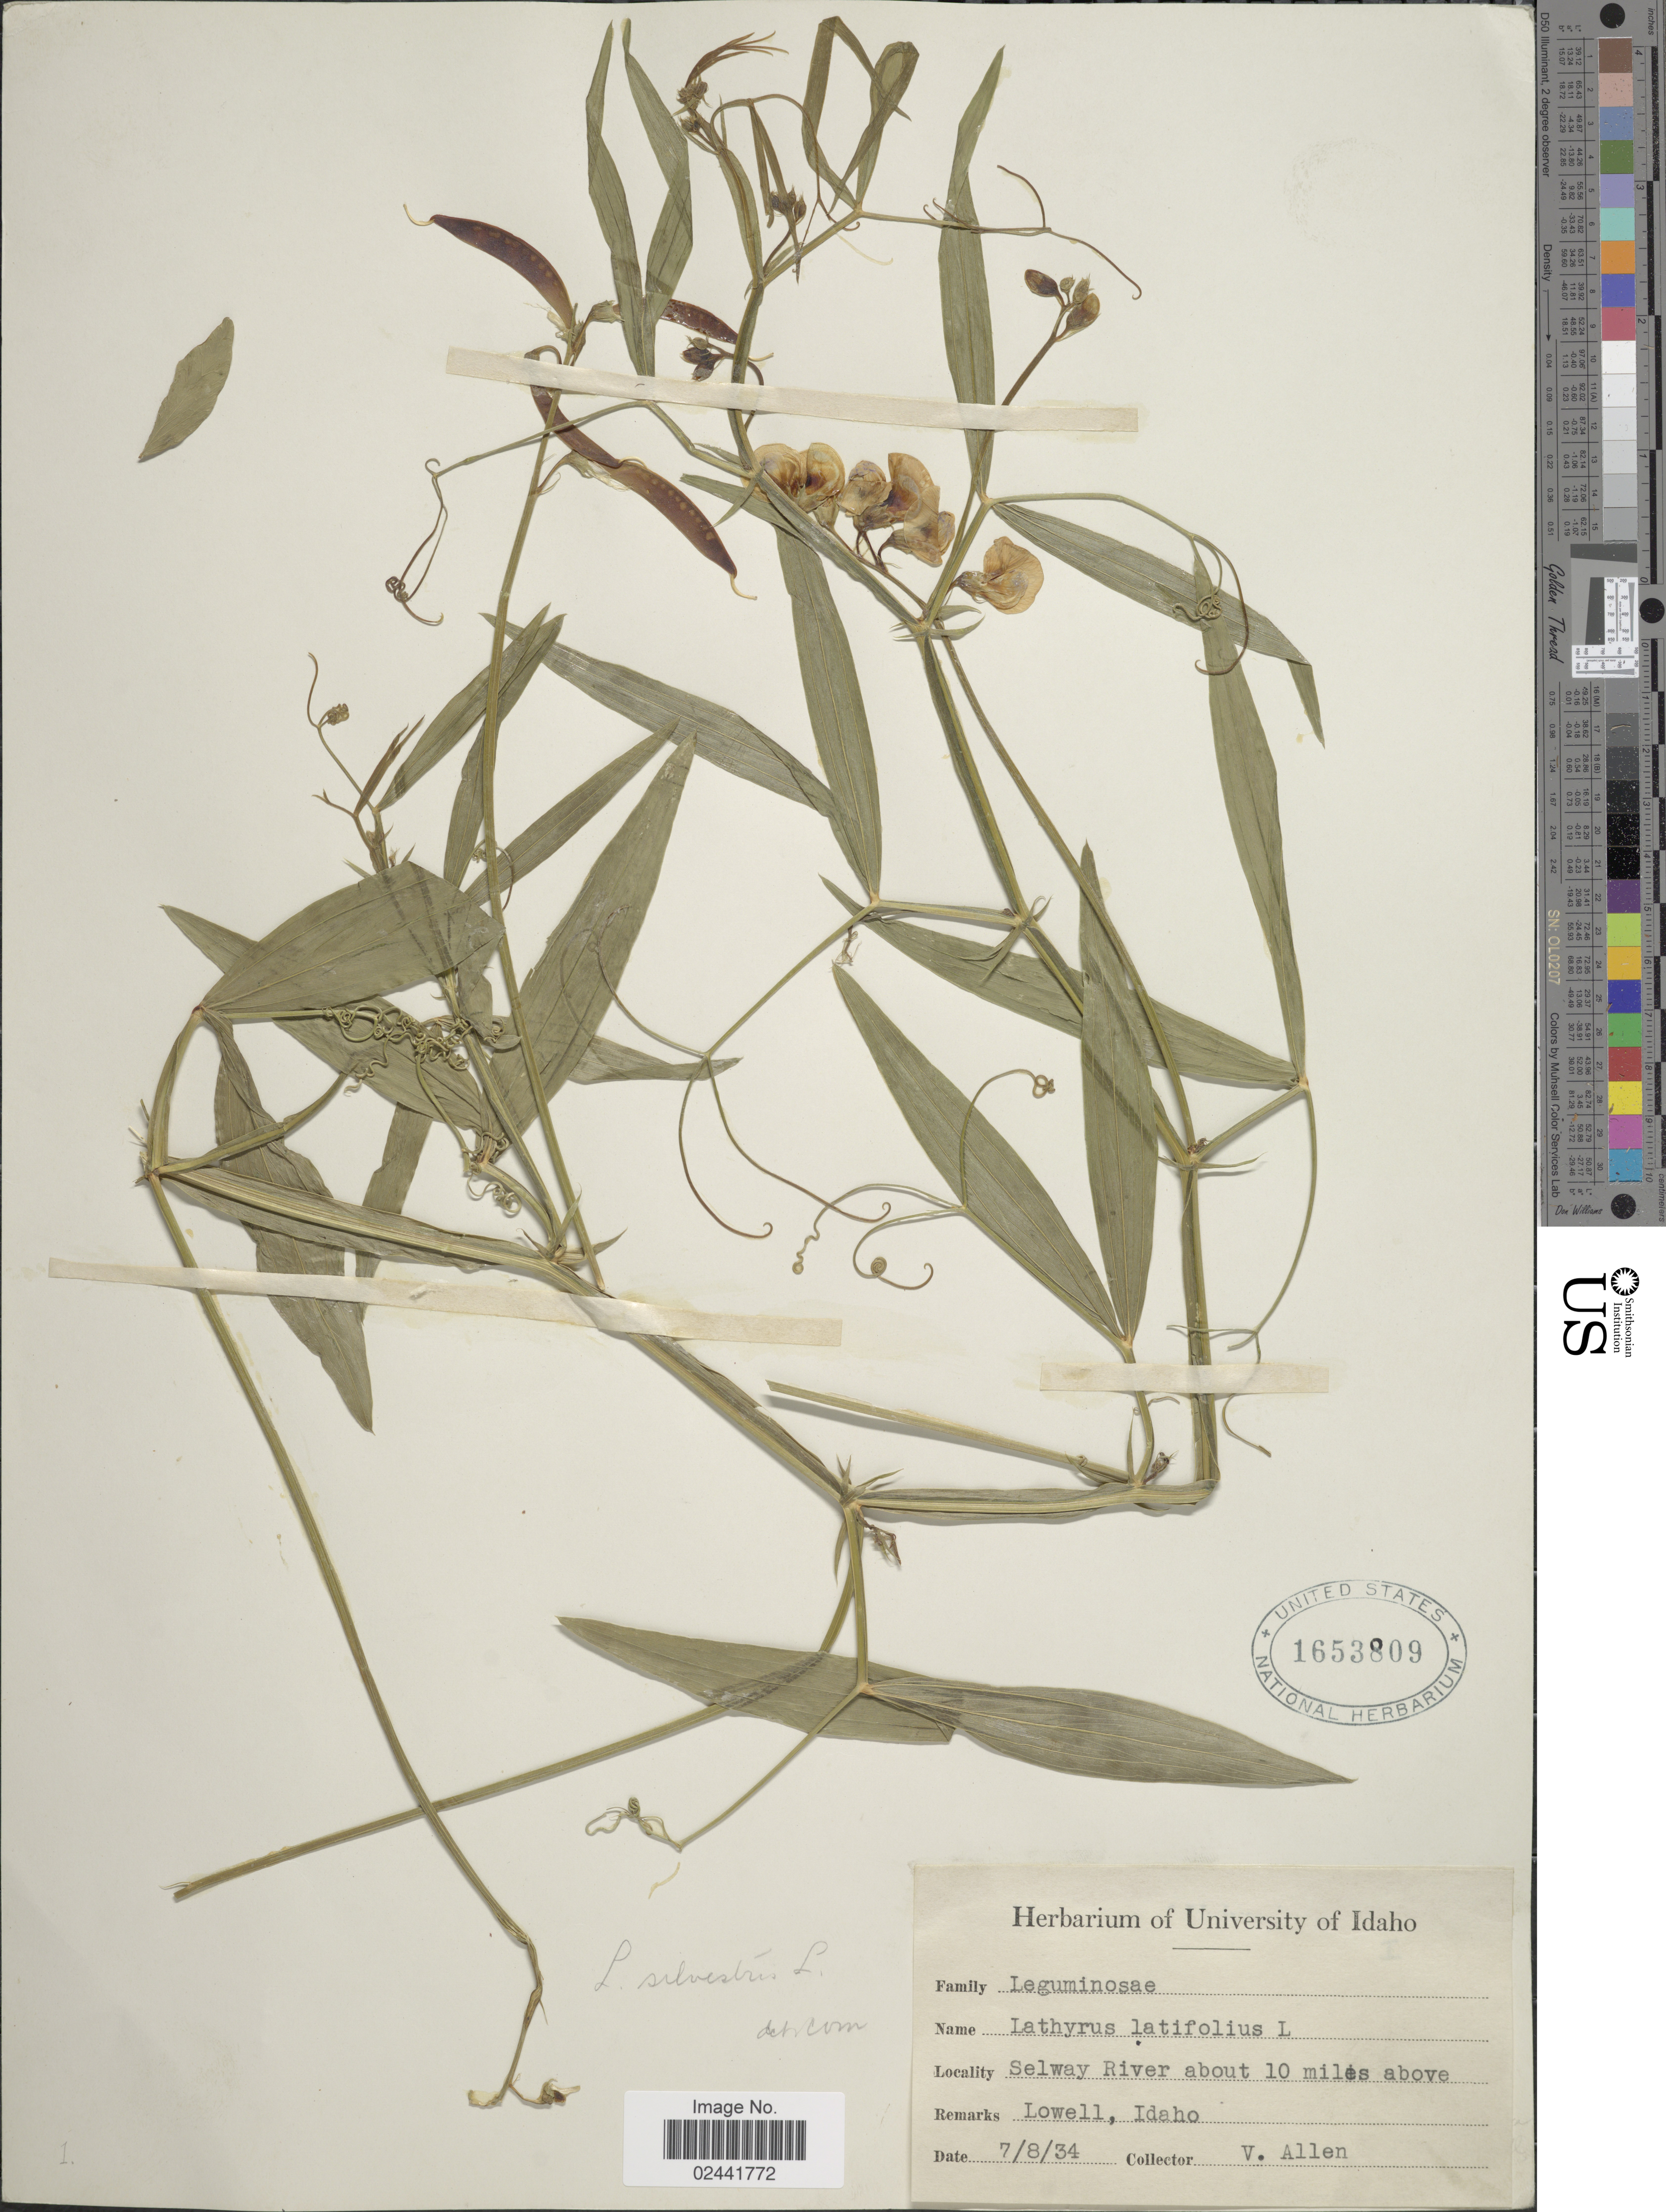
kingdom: Plantae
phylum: Tracheophyta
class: Magnoliopsida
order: Fabales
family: Fabaceae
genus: Lathyrus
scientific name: Lathyrus sylvestris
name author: L.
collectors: V. Allen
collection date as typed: Transcribed d/m/y: 8/7/34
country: United States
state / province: Idaho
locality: Selway River about 10 miles above Lowell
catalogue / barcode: US 1653809